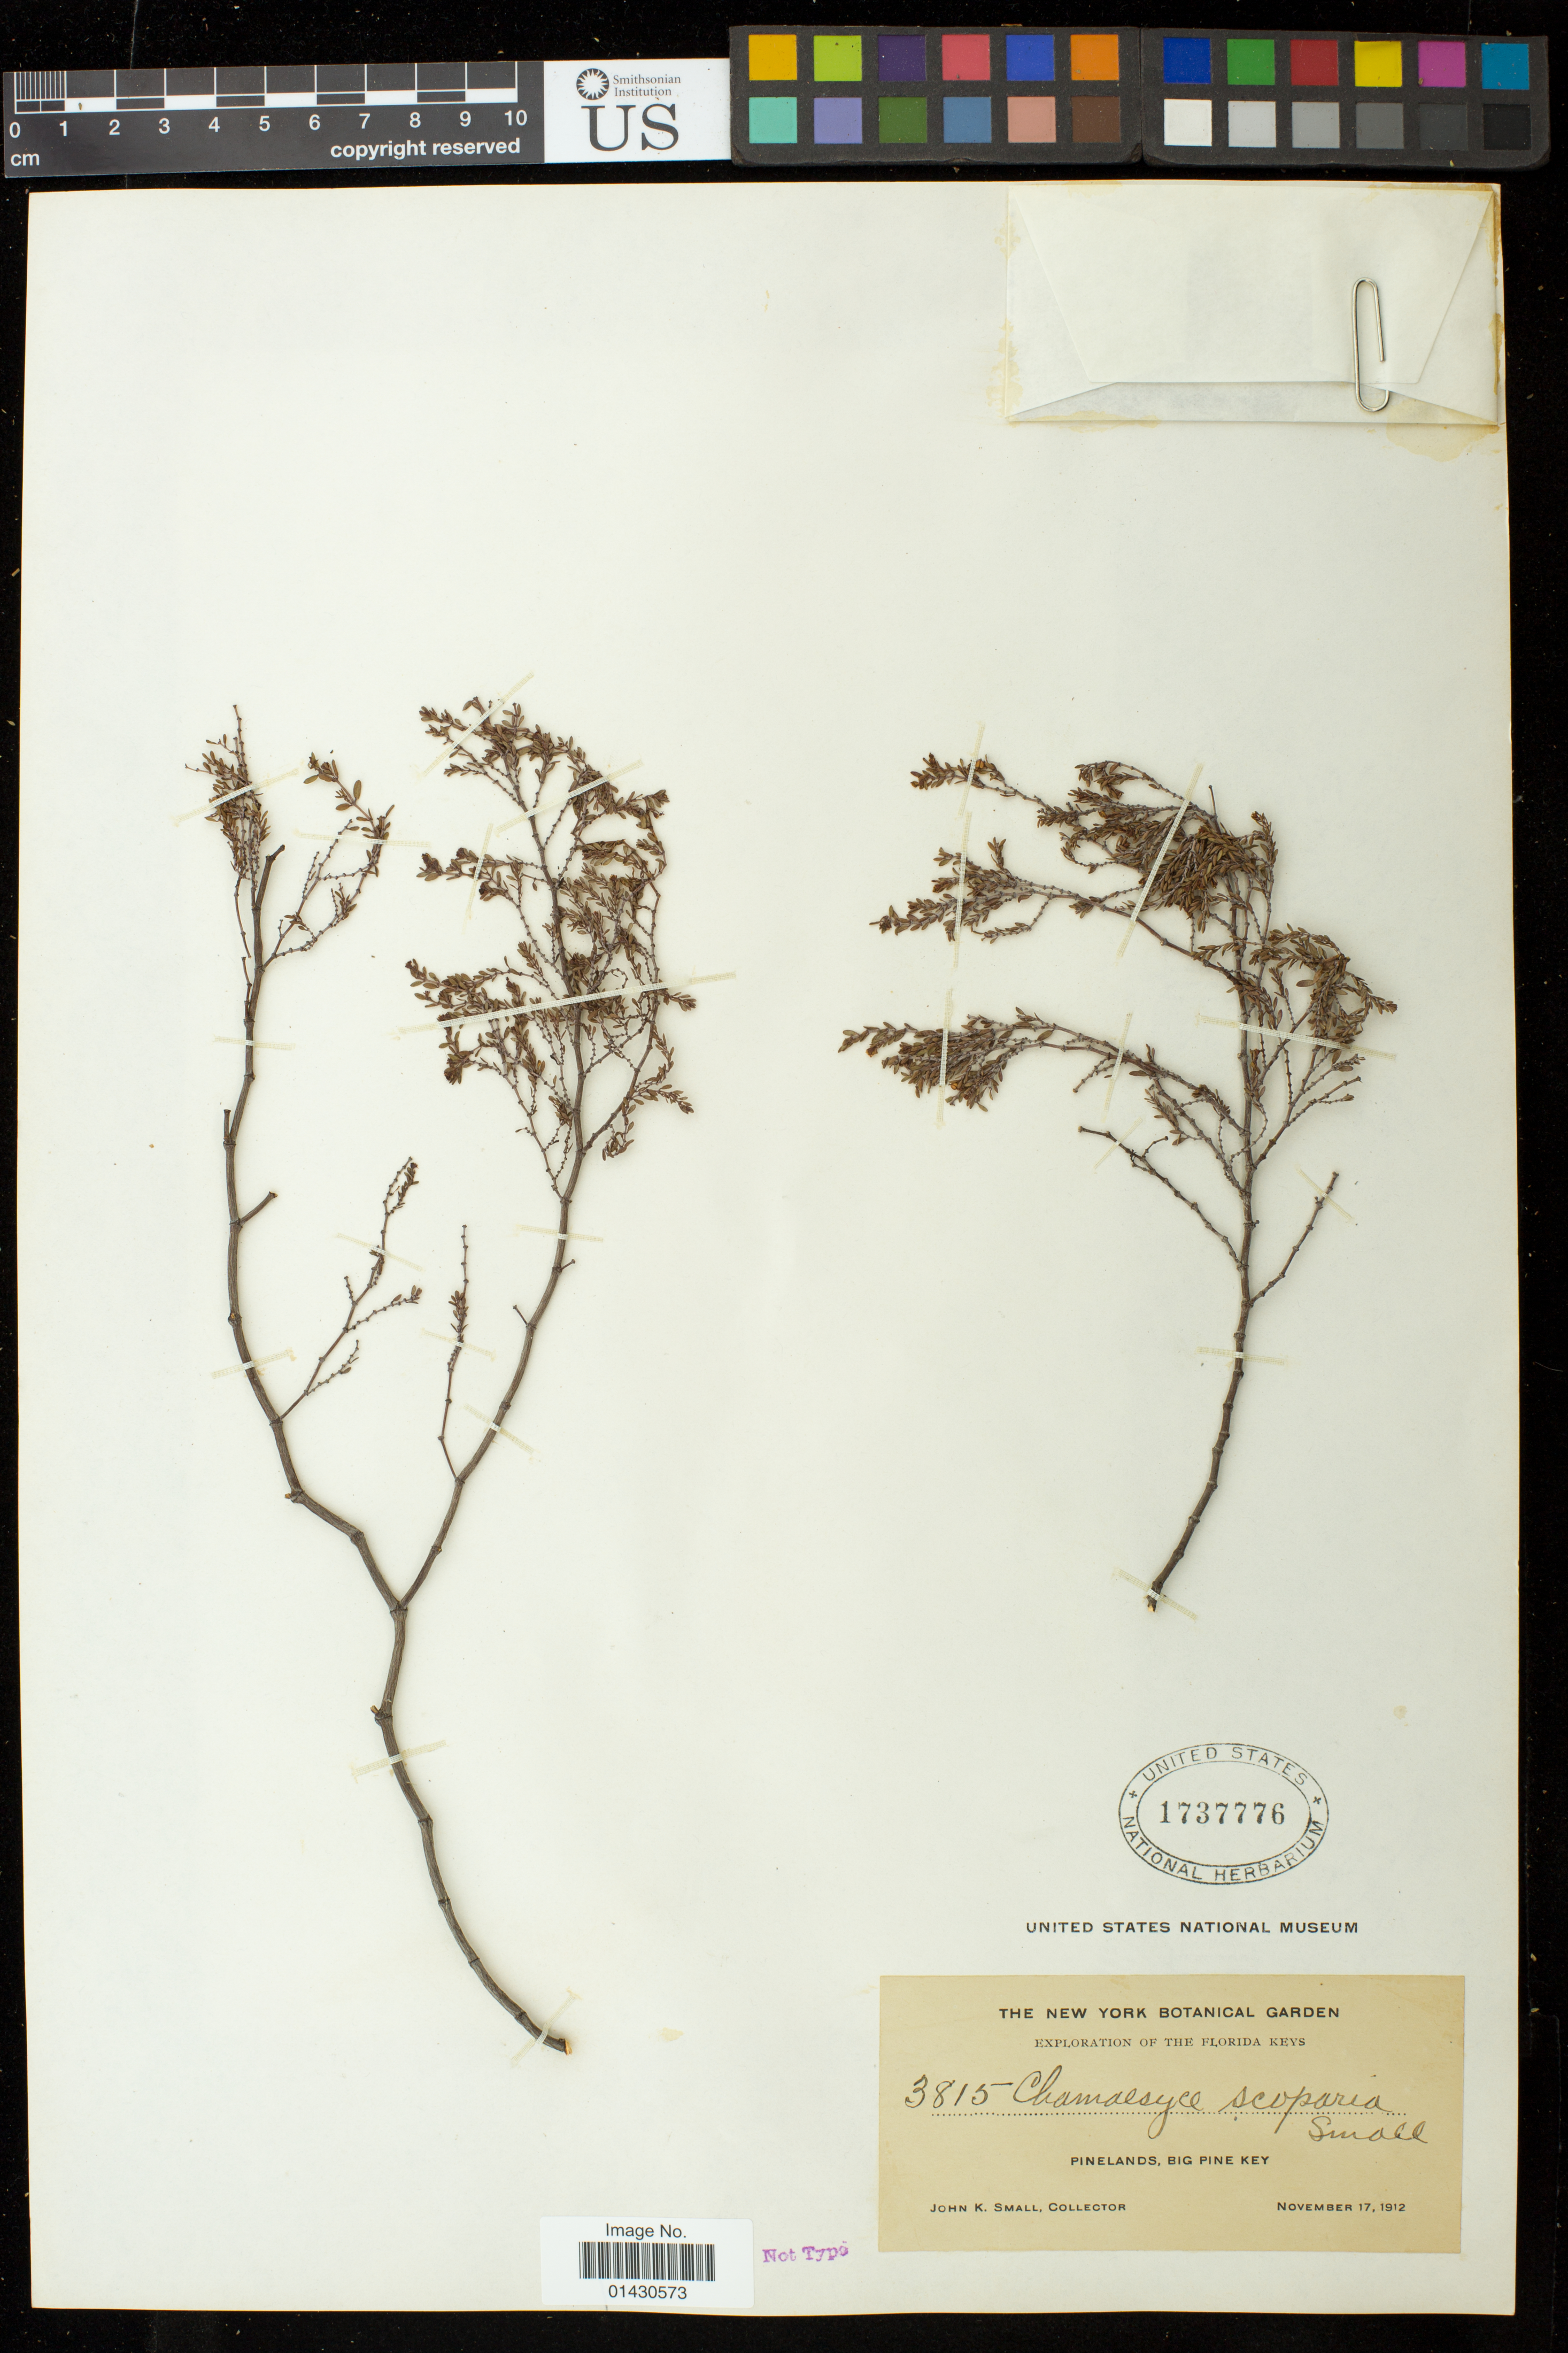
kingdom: Plantae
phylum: Tracheophyta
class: Magnoliopsida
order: Malpighiales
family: Euphorbiaceae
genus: Euphorbia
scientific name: Euphorbia porteriana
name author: (Small) Oudejans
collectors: J. K. Small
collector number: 3815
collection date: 1912-11-17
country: United States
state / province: Florida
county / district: Monroe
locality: Pinelands, Big Pine Key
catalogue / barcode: US 1737776